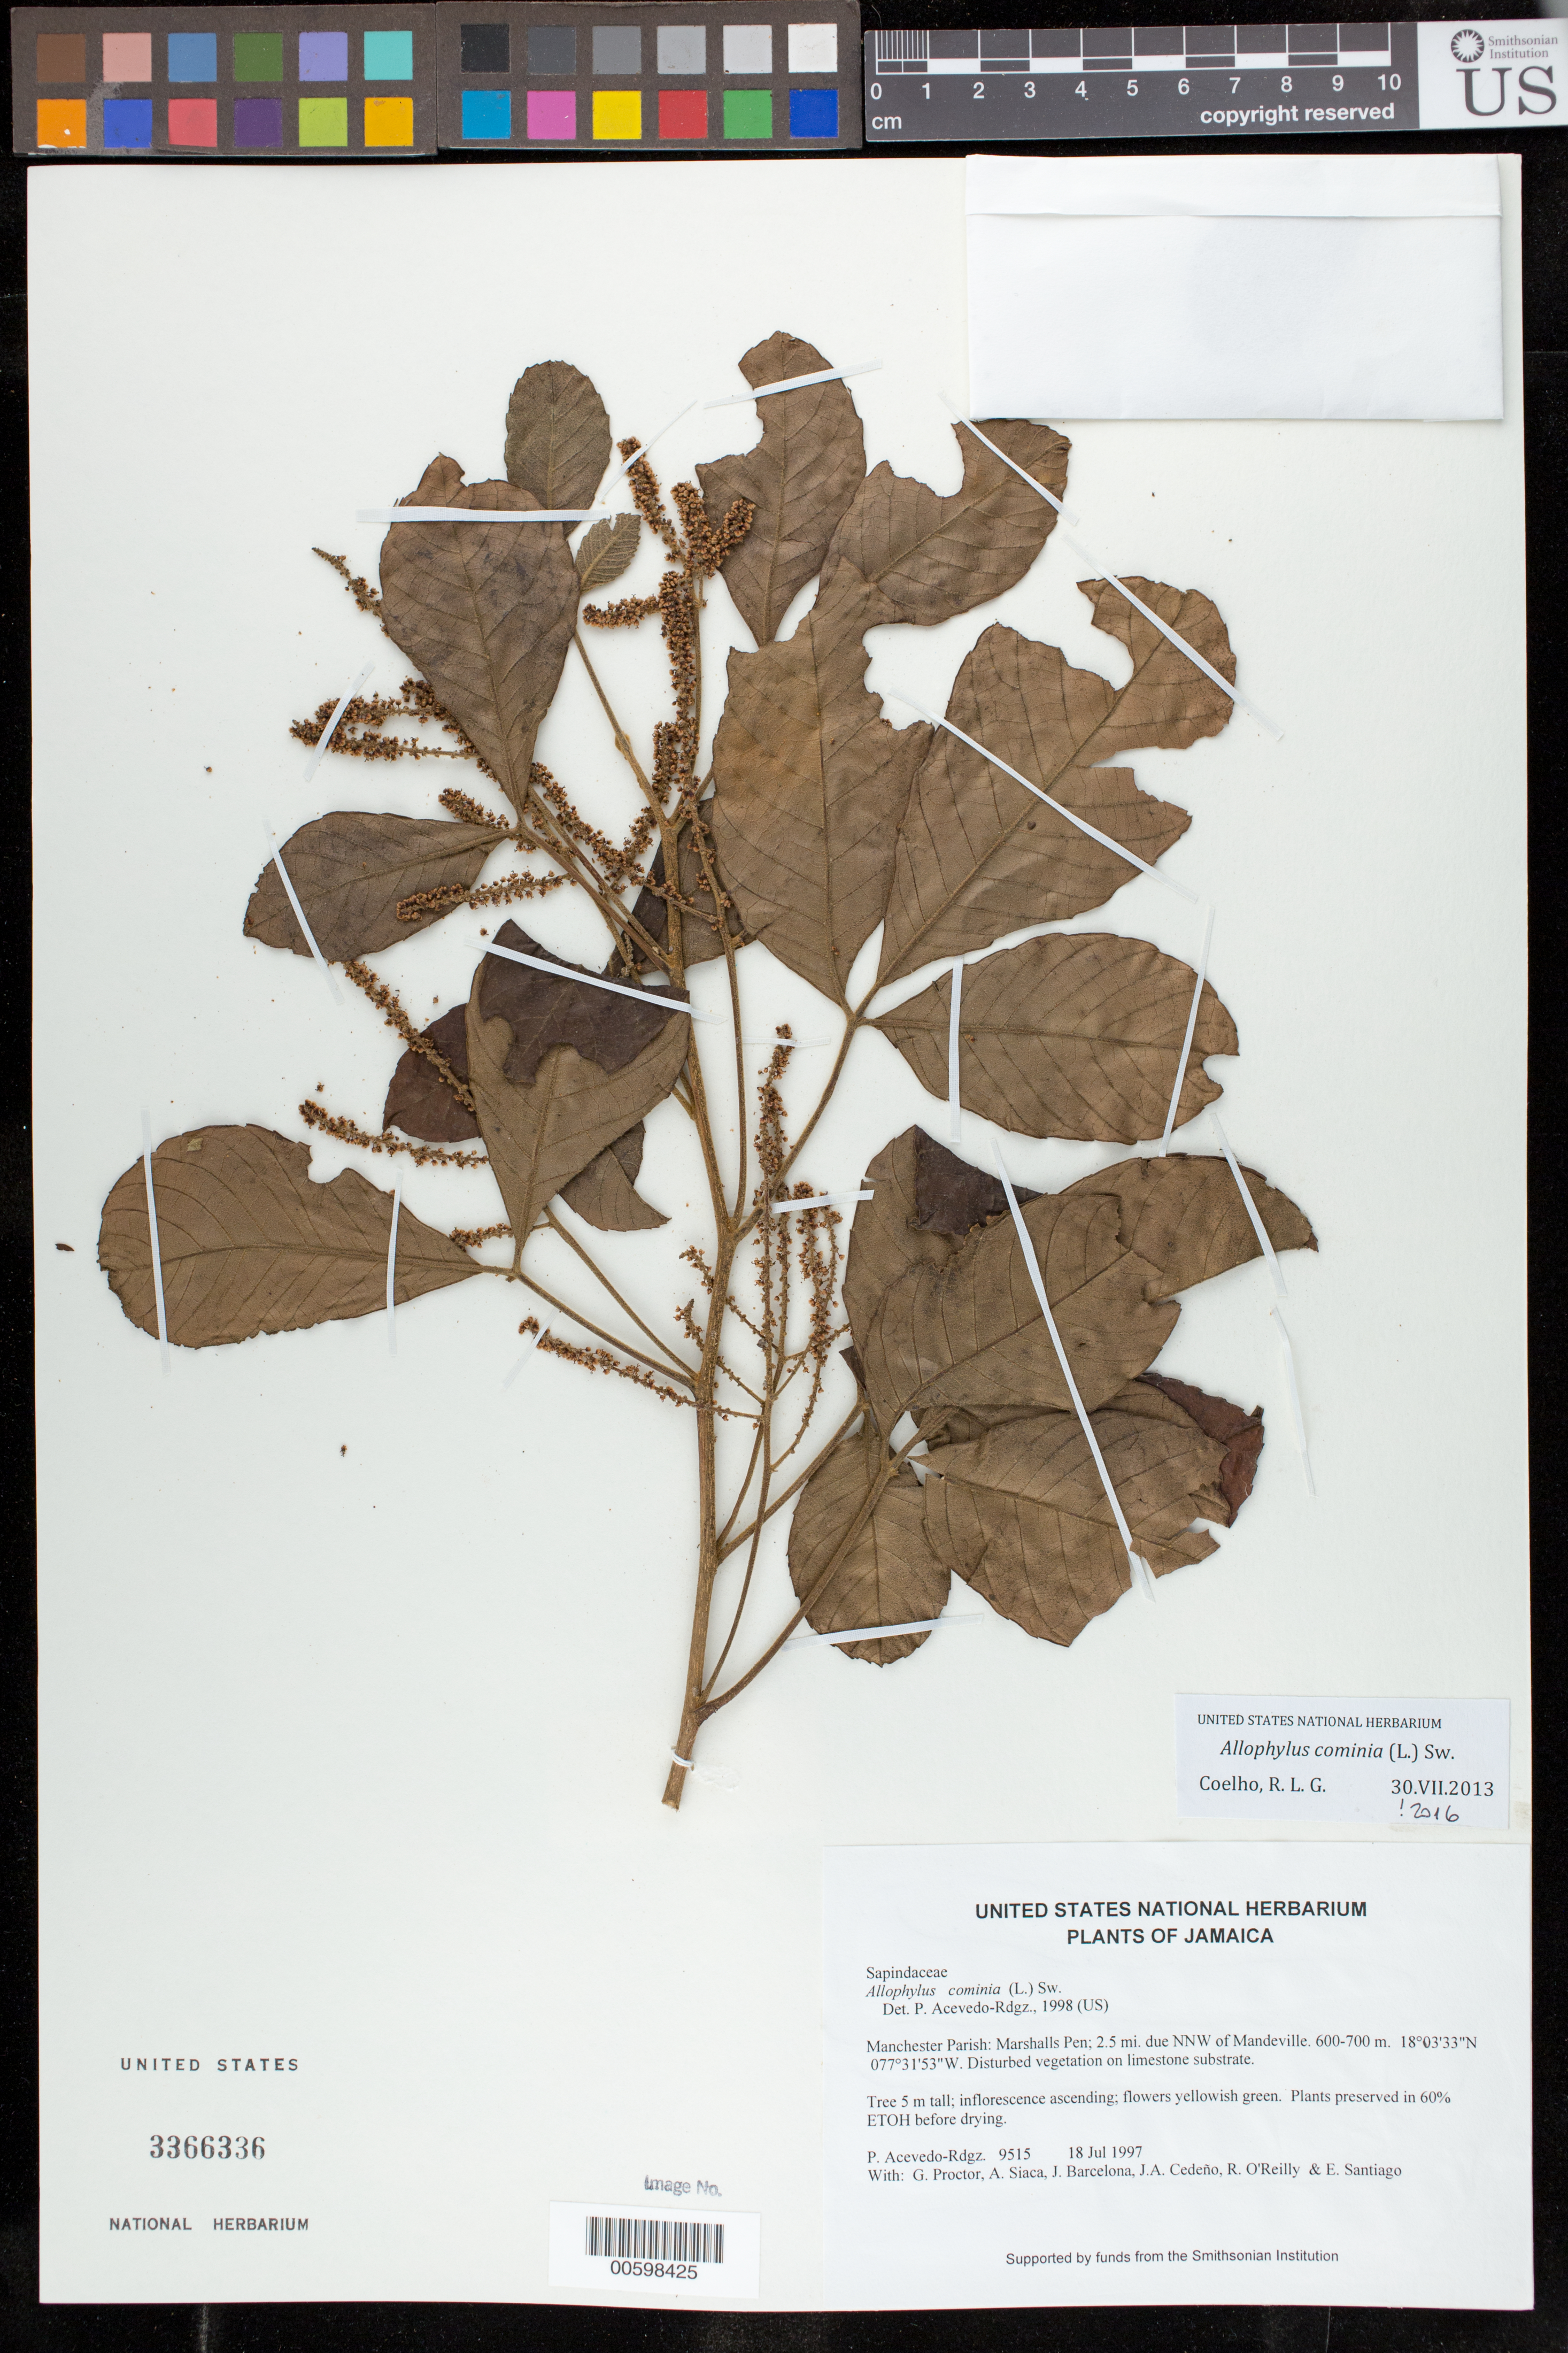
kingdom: Plantae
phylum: Tracheophyta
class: Magnoliopsida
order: Sapindales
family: Sapindaceae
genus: Allophylus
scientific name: Allophylus cominia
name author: (L.) Sw.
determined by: Coelho, Rubens L. G.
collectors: P. Acevedo-Rodr., G. R. Proctor, A. Siaca, J. Barcelona, J. A. Cedeño M. & R. O'Reilly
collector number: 9515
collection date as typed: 18 Jul 1997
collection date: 1997-07-18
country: Jamaica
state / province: Manchester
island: Jamaica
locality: Manchester Parish: Marshalls Pen; 2.5 mi. due NNW of Mandeville.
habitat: Disturbed vegetation on limestone substrate.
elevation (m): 600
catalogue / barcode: US 3366336